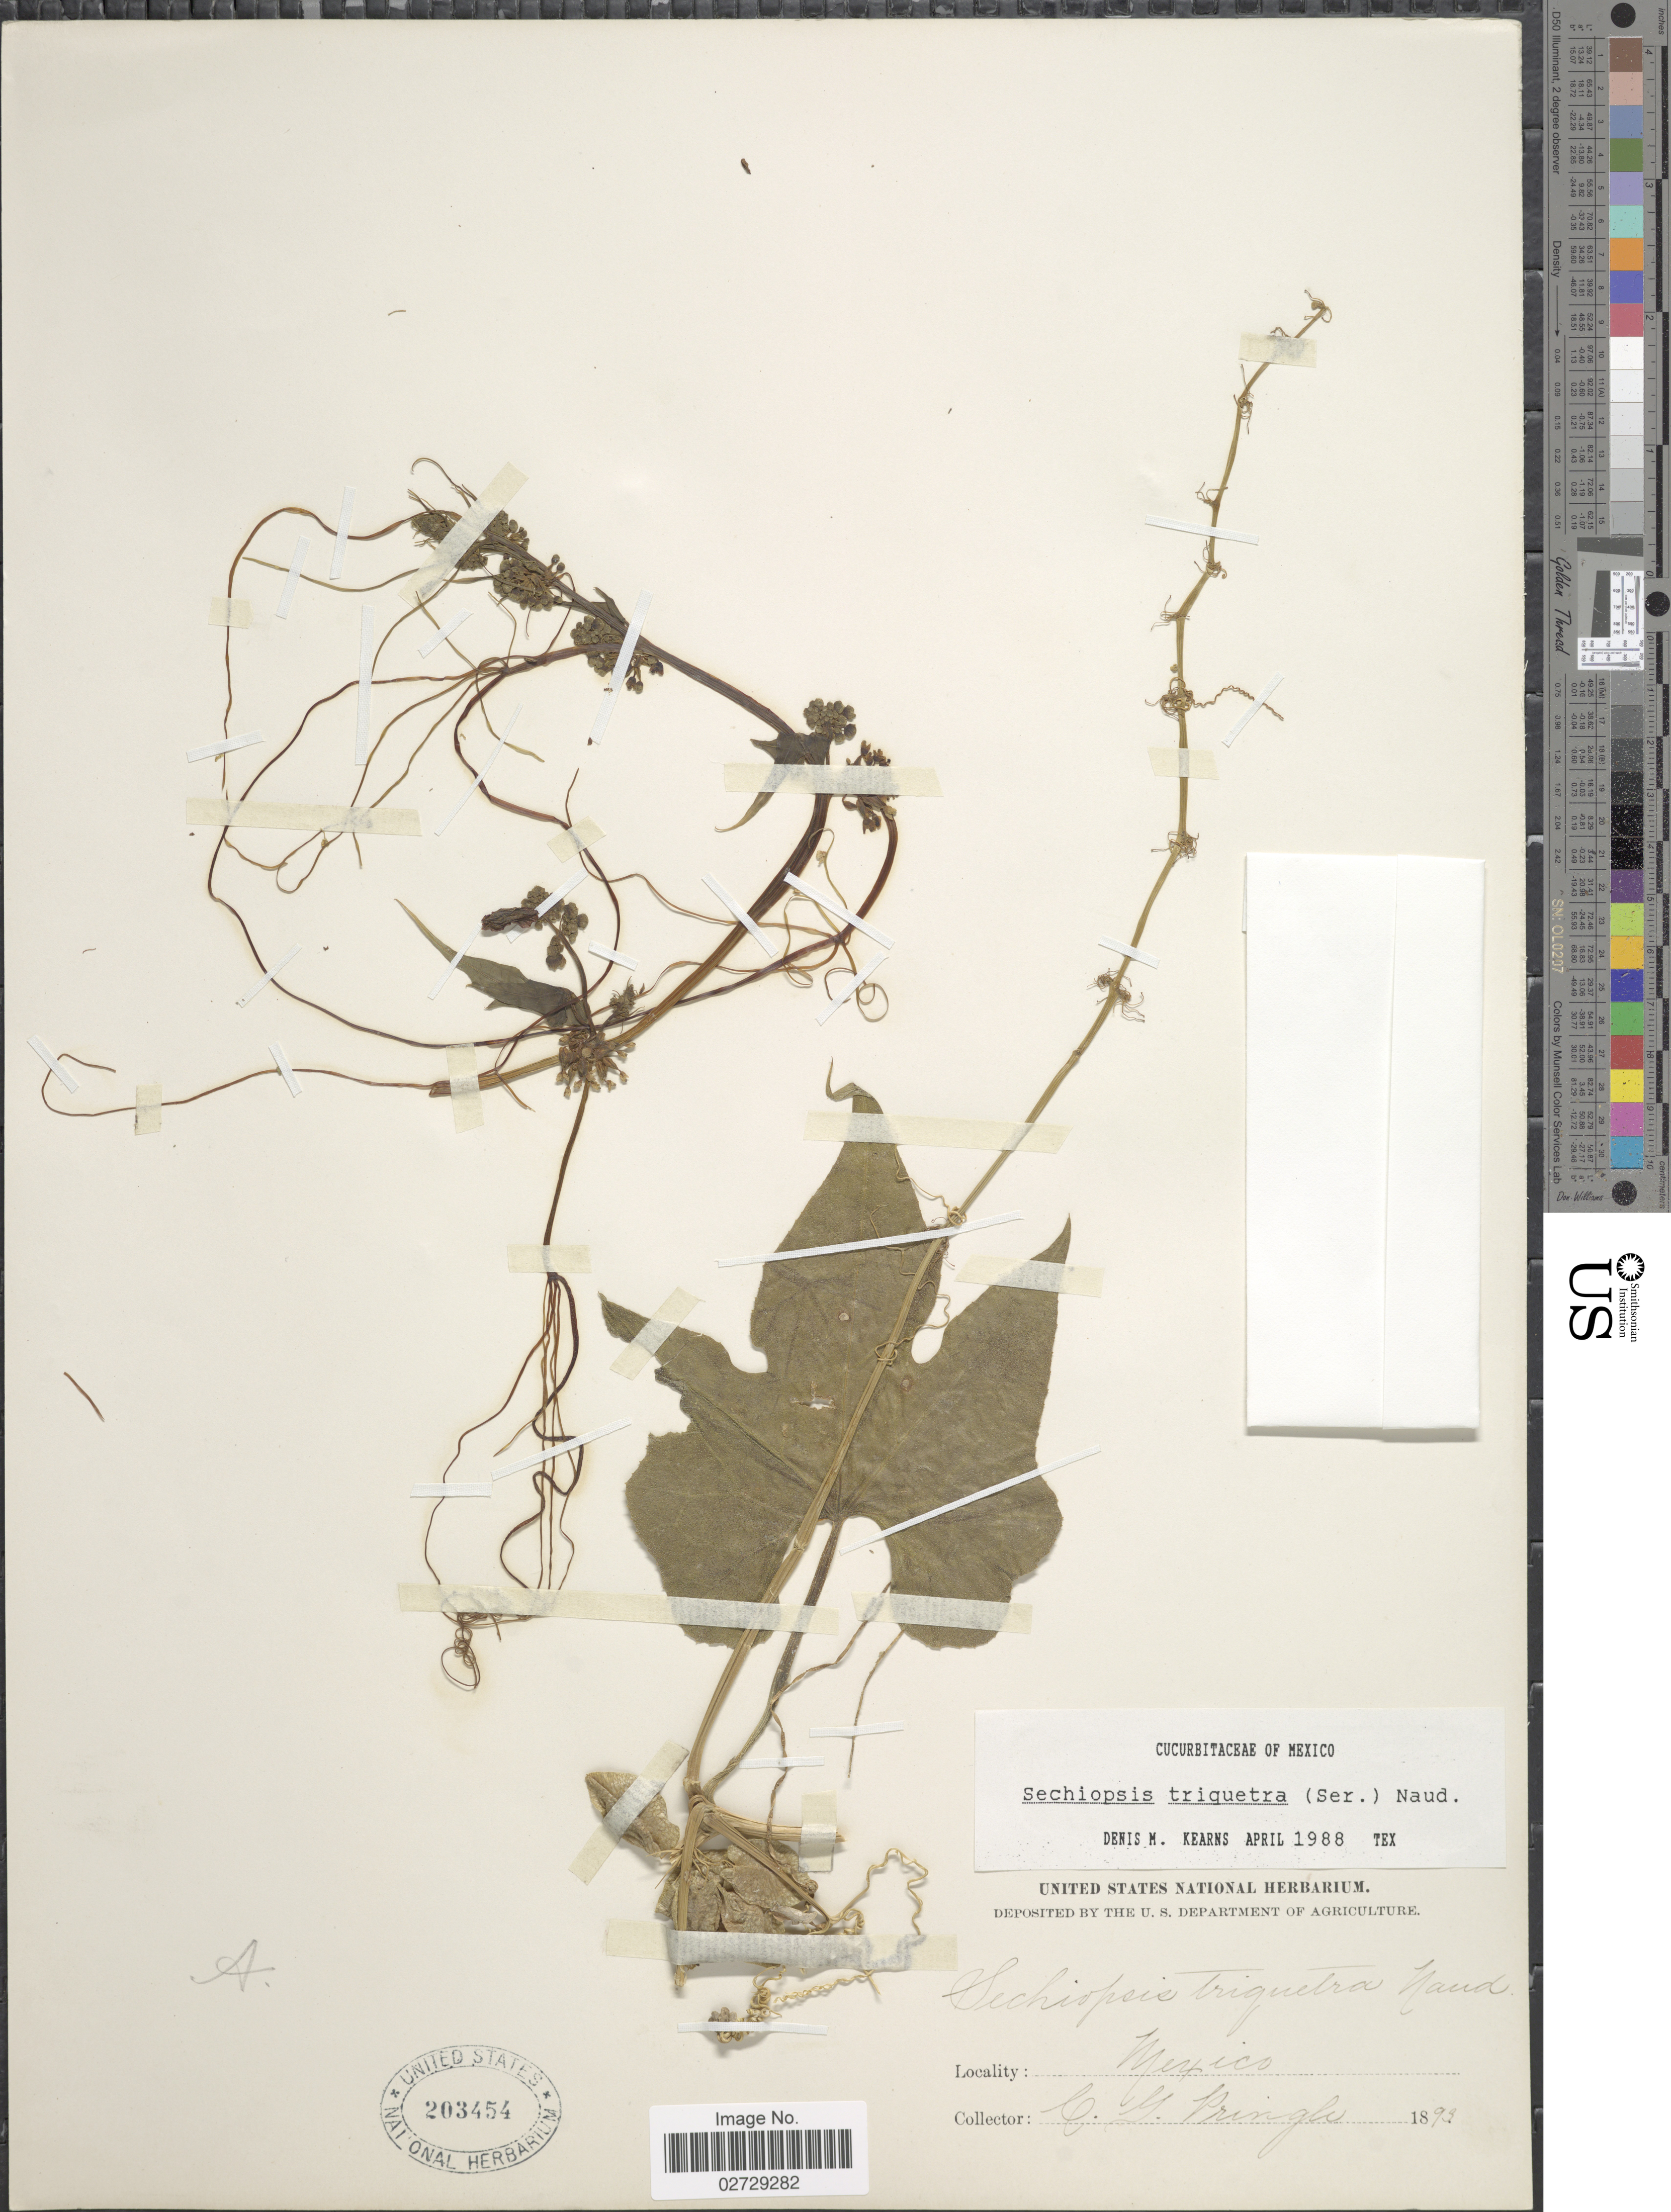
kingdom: Plantae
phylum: Tracheophyta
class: Magnoliopsida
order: Cucurbitales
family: Cucurbitaceae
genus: Sechiopsis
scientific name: Sechiopsis triquetra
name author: (Moc. & Sessé ex Ser.) Naudin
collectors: C. G. Pringle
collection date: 1893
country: Mexico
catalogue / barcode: US 203454